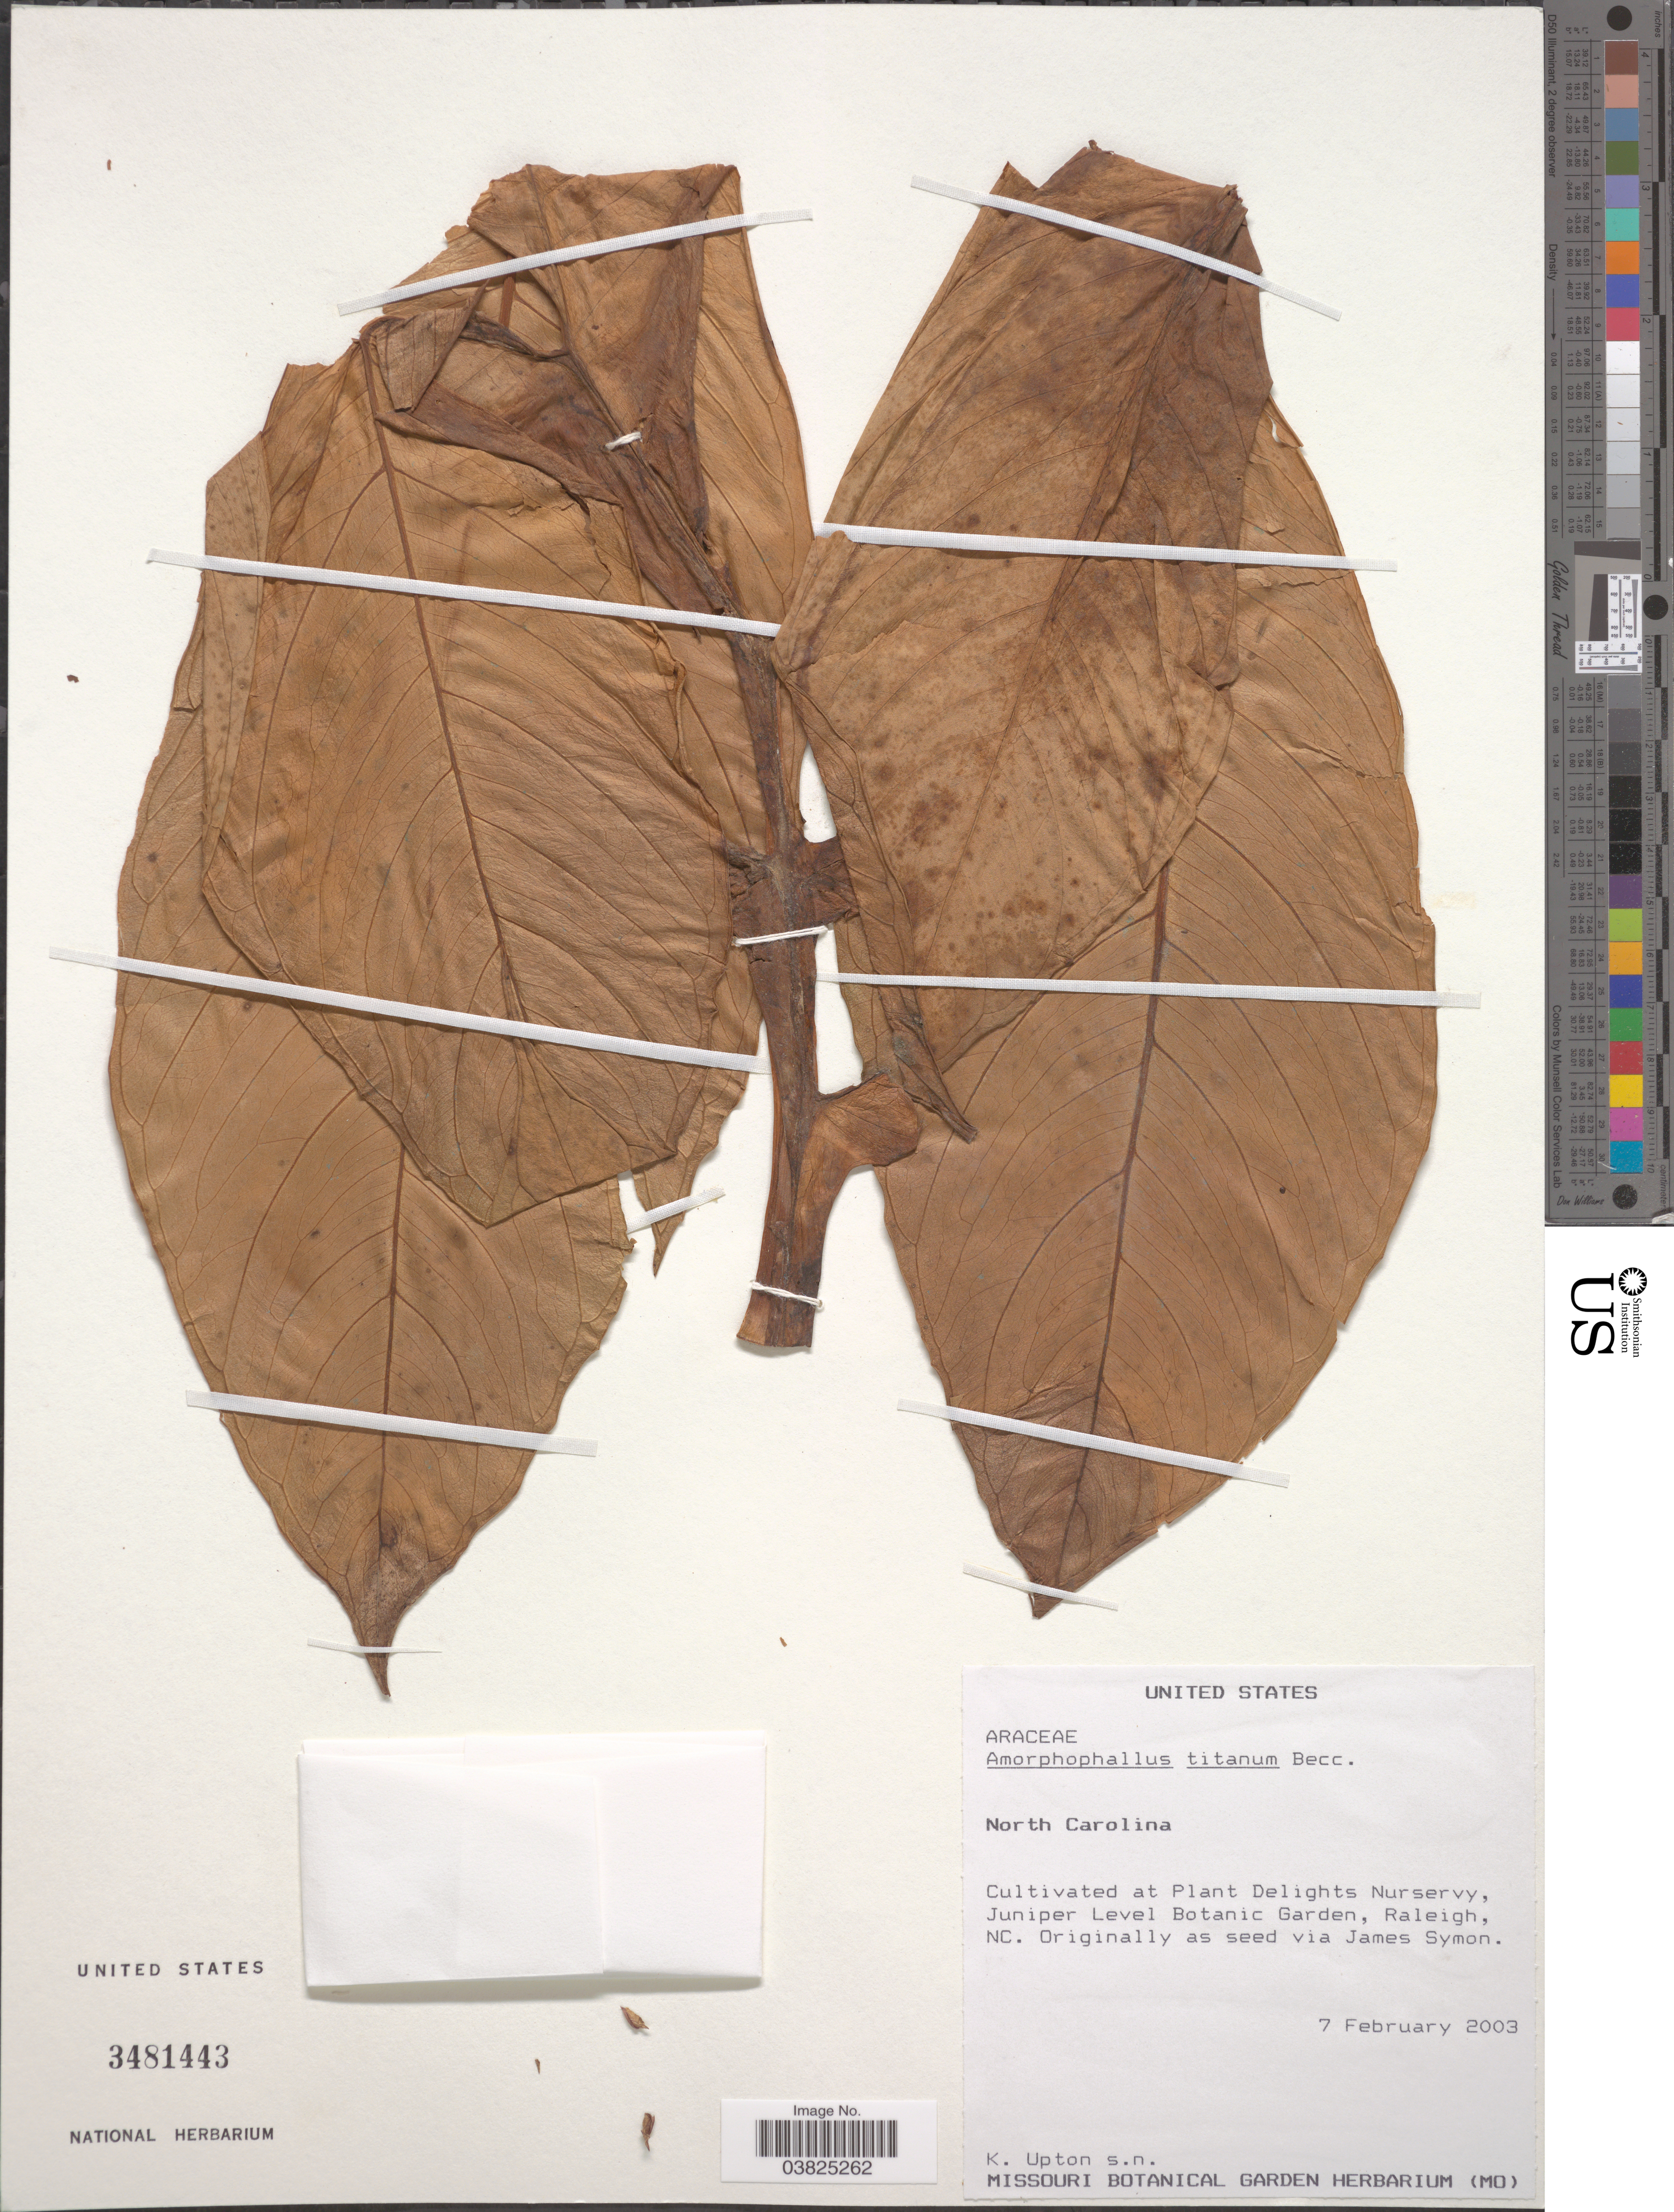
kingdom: Plantae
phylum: Tracheophyta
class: Liliopsida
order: Alismatales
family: Araceae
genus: Amorphophallus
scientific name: Amorphophallus titanum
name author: Becc.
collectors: K. Upton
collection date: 2003-02-07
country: United States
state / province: North Carolina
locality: Plant Delights Nursery, Juniper Level Botanic Garden, Raleigh.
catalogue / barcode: US 3481443